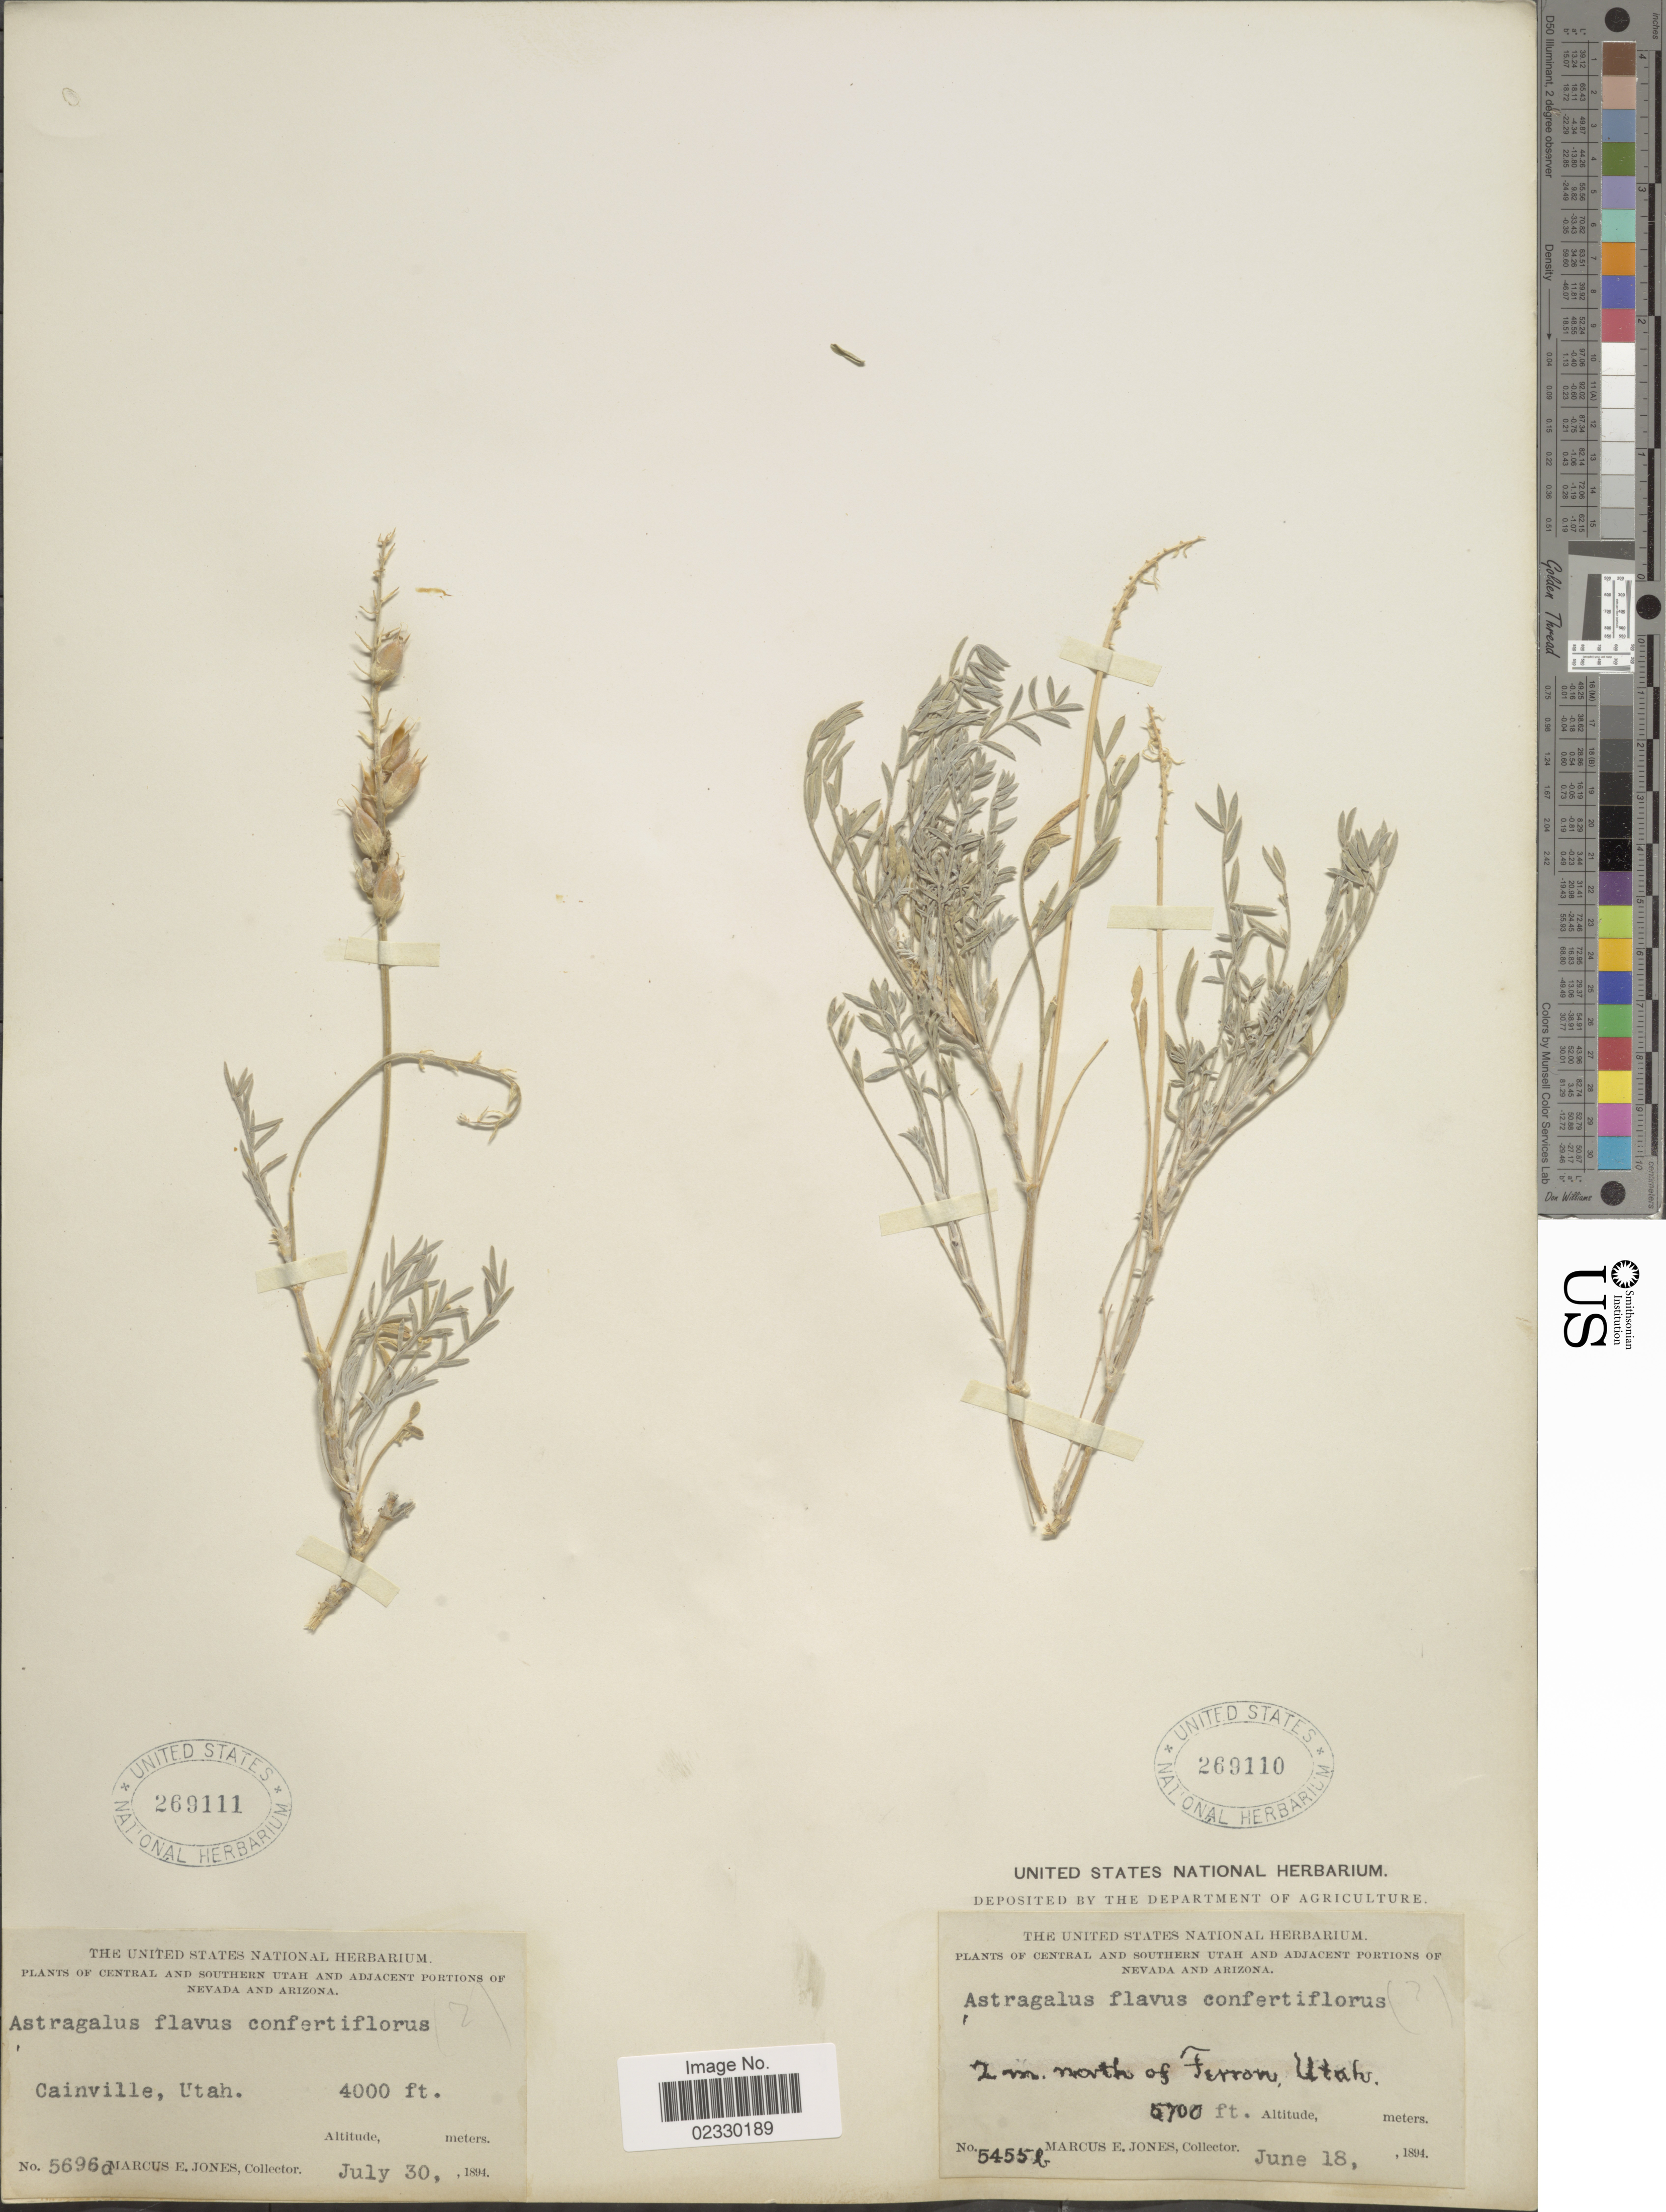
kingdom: Plantae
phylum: Tracheophyta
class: Magnoliopsida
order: Fabales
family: Fabaceae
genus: Astragalus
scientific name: Astragalus confertiflorus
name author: A. Gray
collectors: M. E. Jones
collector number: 5455b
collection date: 1894-06-18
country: United States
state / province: Utah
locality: Central and Southern Utah and Adjacent Portion of Nevada and Arizona, 2 m north of ferron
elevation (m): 1737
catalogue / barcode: US 269110